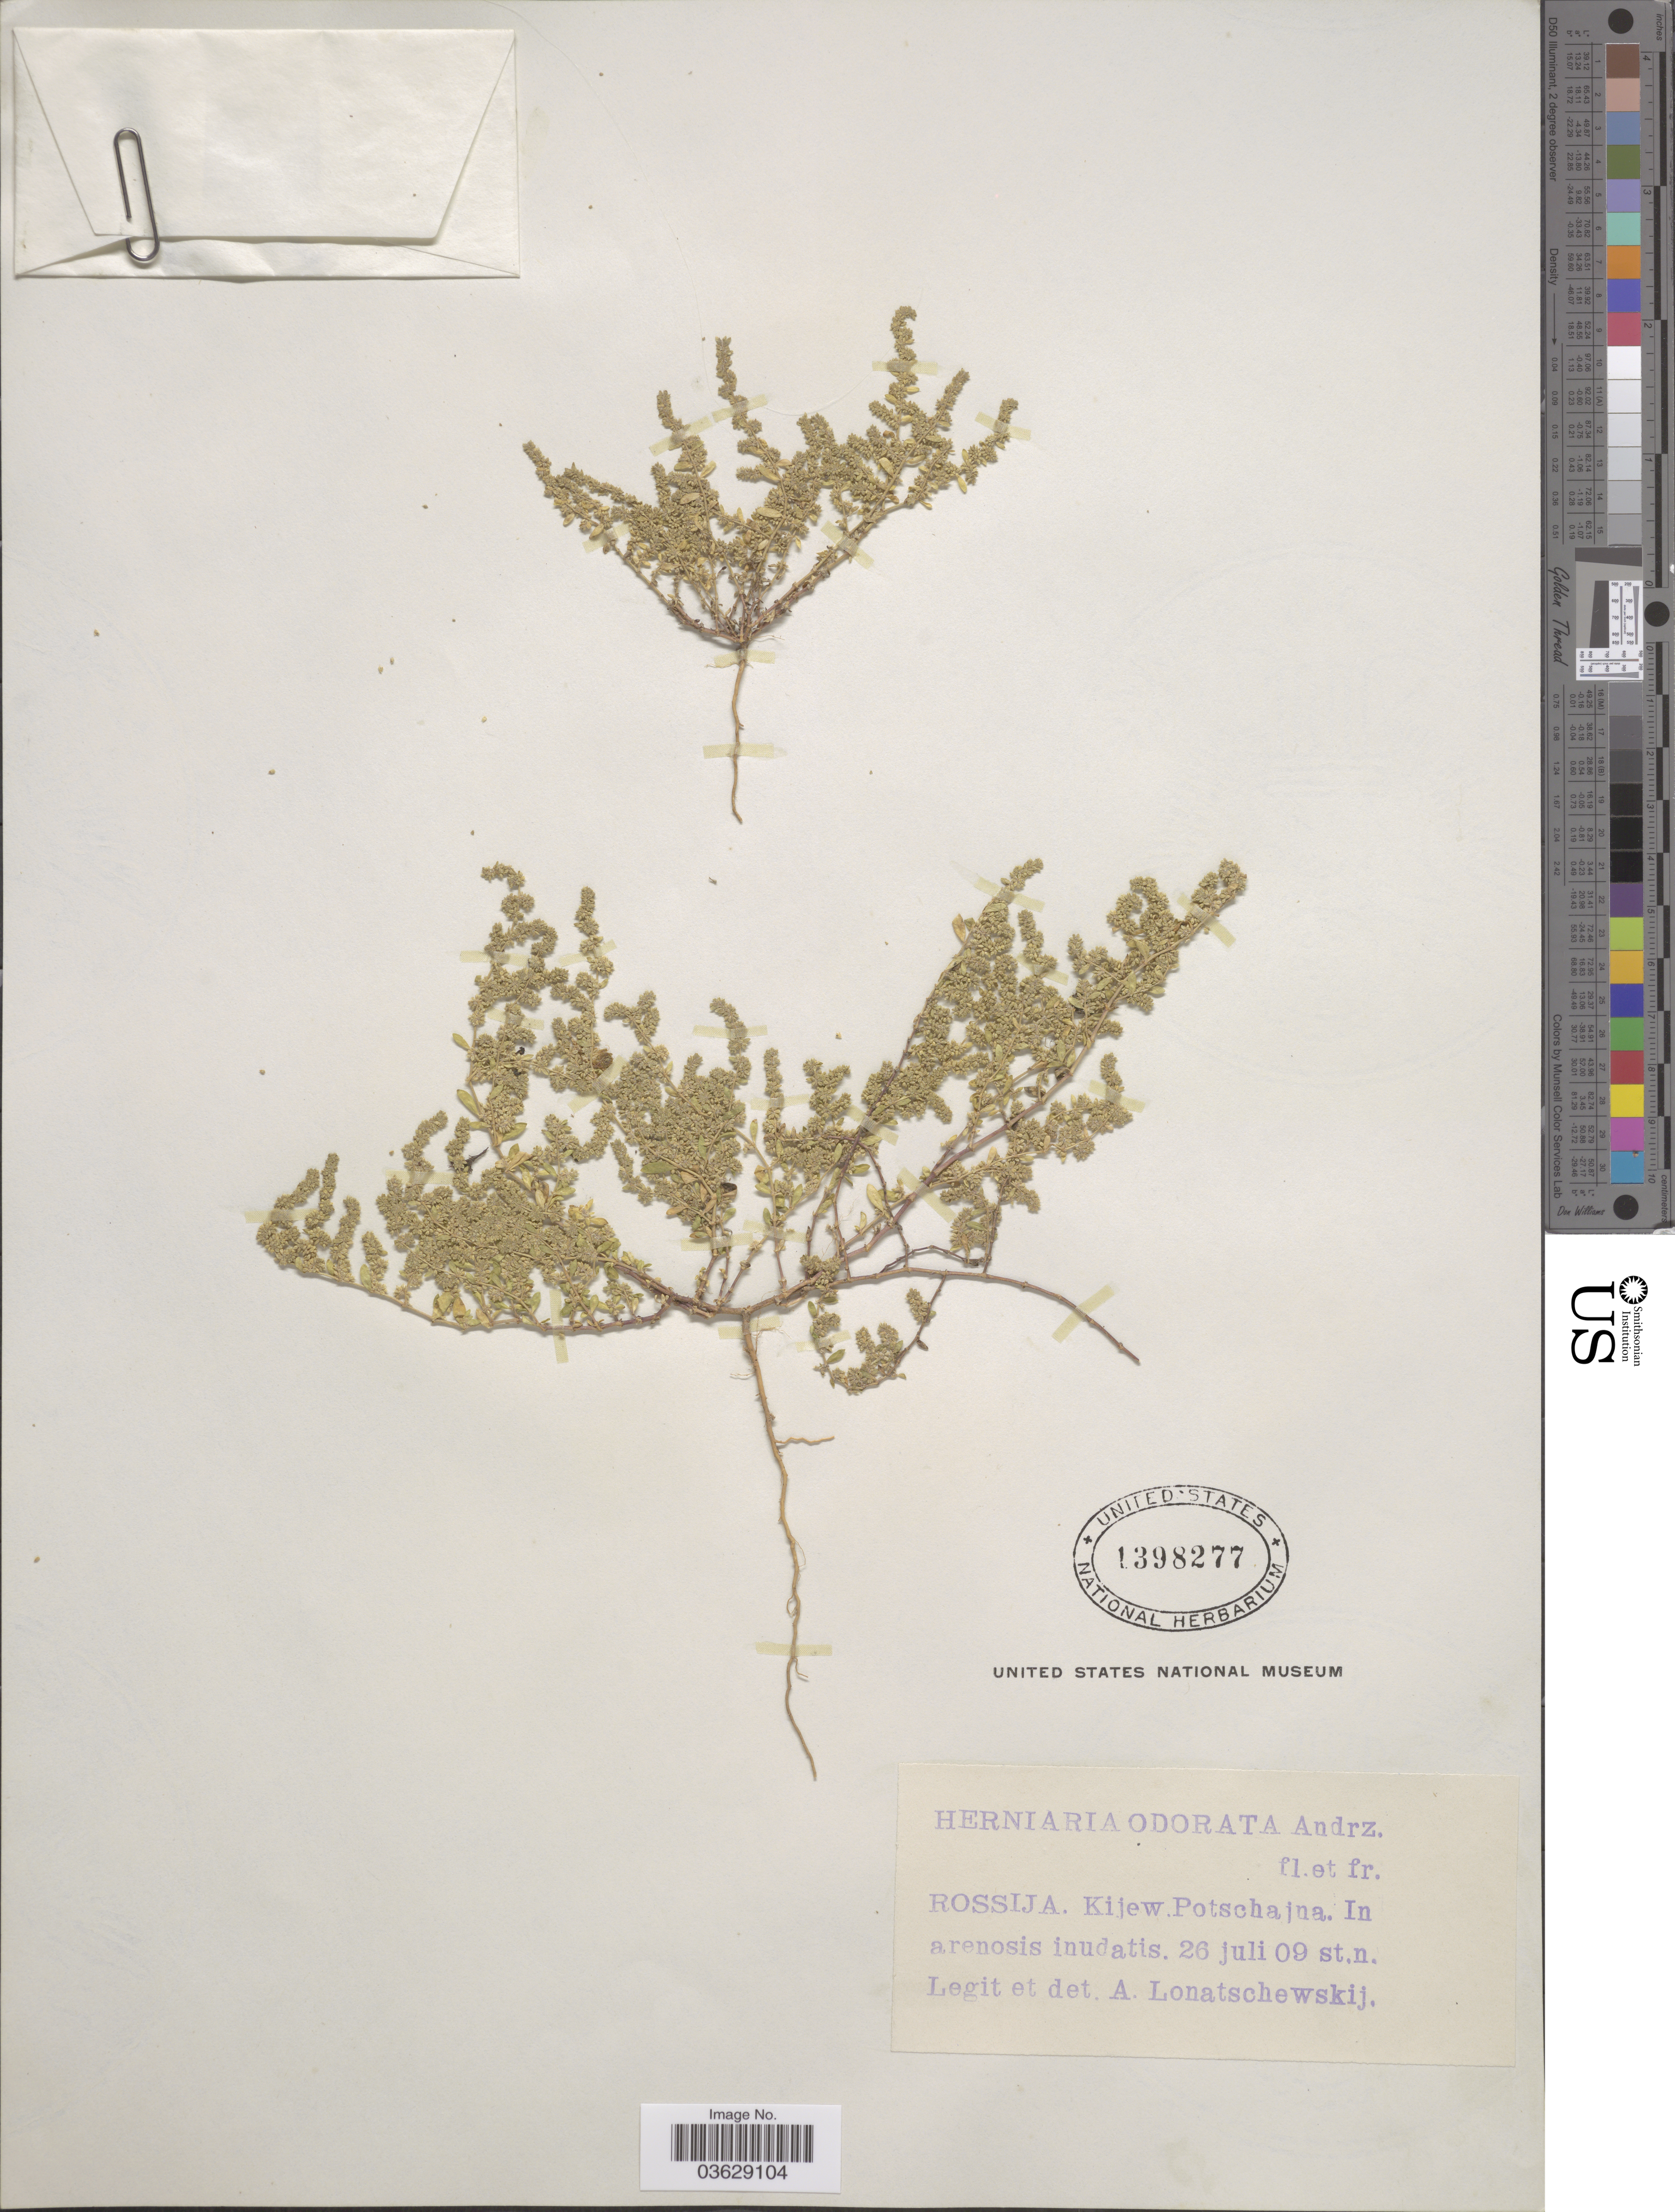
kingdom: Plantae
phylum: Tracheophyta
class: Magnoliopsida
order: Caryophyllales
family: Caryophyllaceae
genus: Herniaria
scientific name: Herniaria polygama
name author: J. Gay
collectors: A. Lonatschewskij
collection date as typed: Transcribed d/m/y: 26/7/9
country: Ukraine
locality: Rossija. Kijew. Potschajna. In arenosis inudatis.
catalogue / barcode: US 1398277